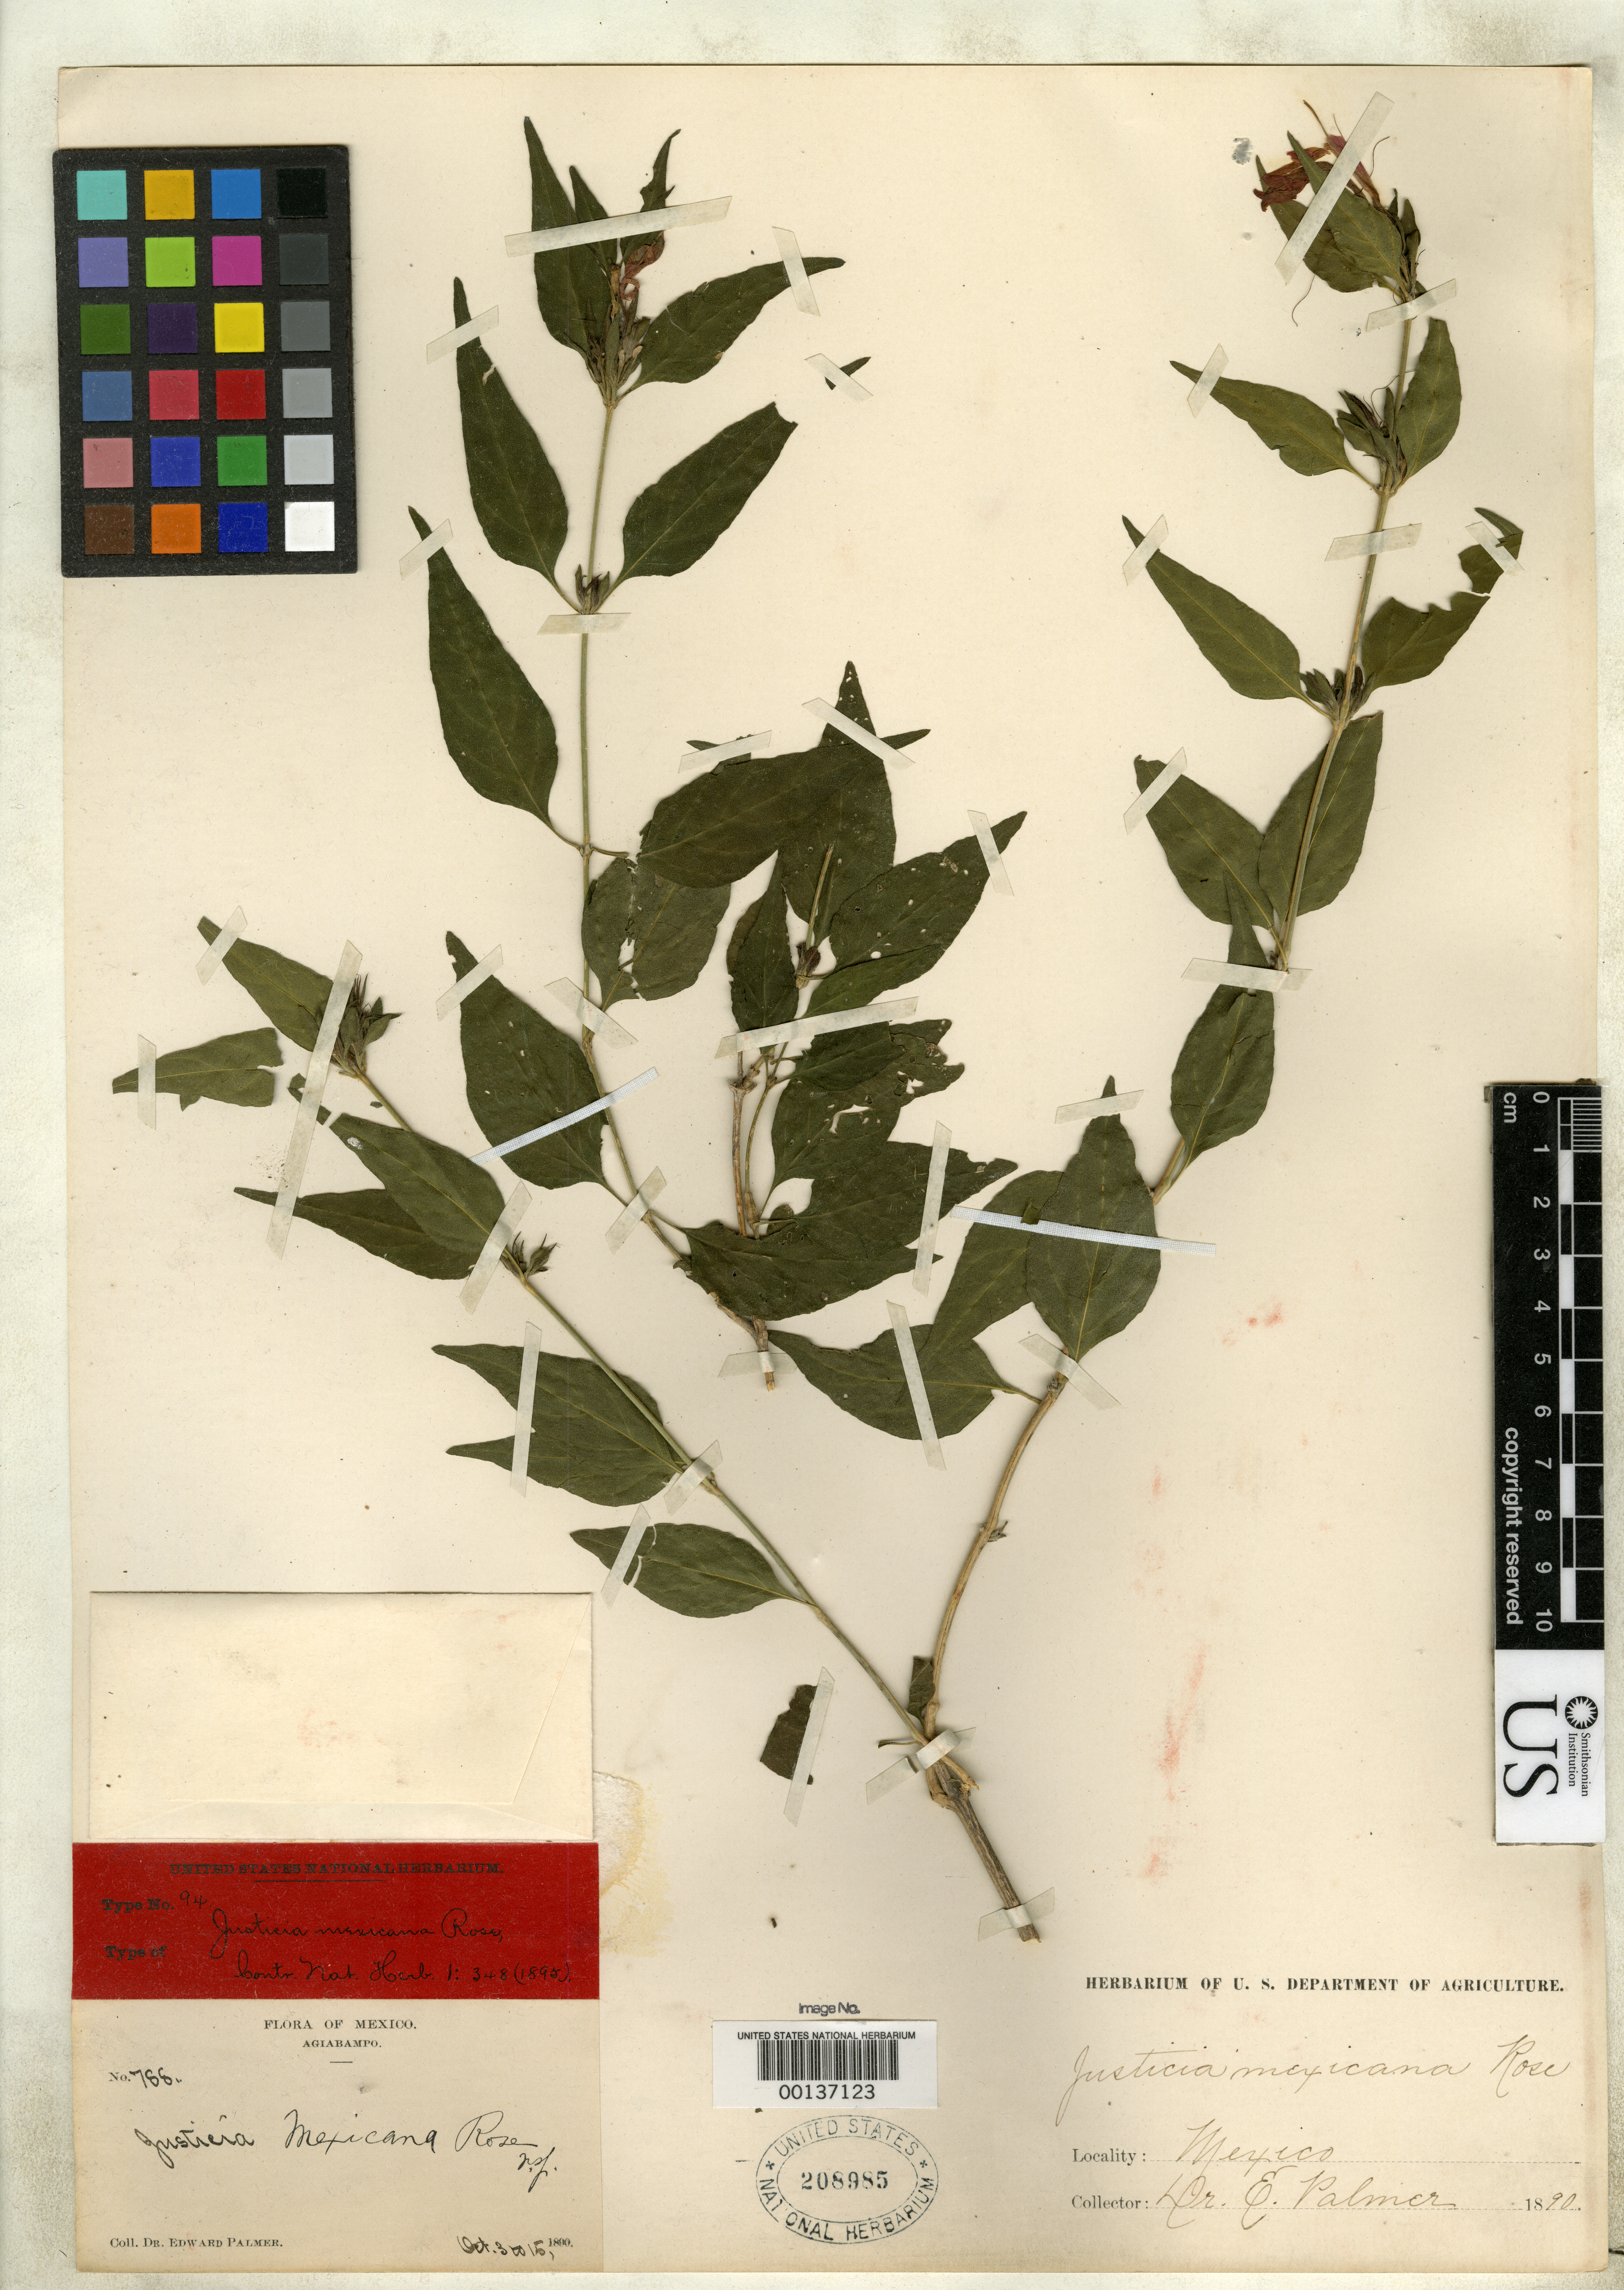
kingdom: Plantae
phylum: Tracheophyta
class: Magnoliopsida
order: Lamiales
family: Acanthaceae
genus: Justicia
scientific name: Justicia mexicana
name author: Rose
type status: Type Collection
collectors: E. Palmer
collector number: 788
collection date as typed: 03 Oct 1890 to 15 Oct 1890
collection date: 1890-10-03/1890-10-15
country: Mexico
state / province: Sonora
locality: Agiabampo.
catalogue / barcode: US 208985